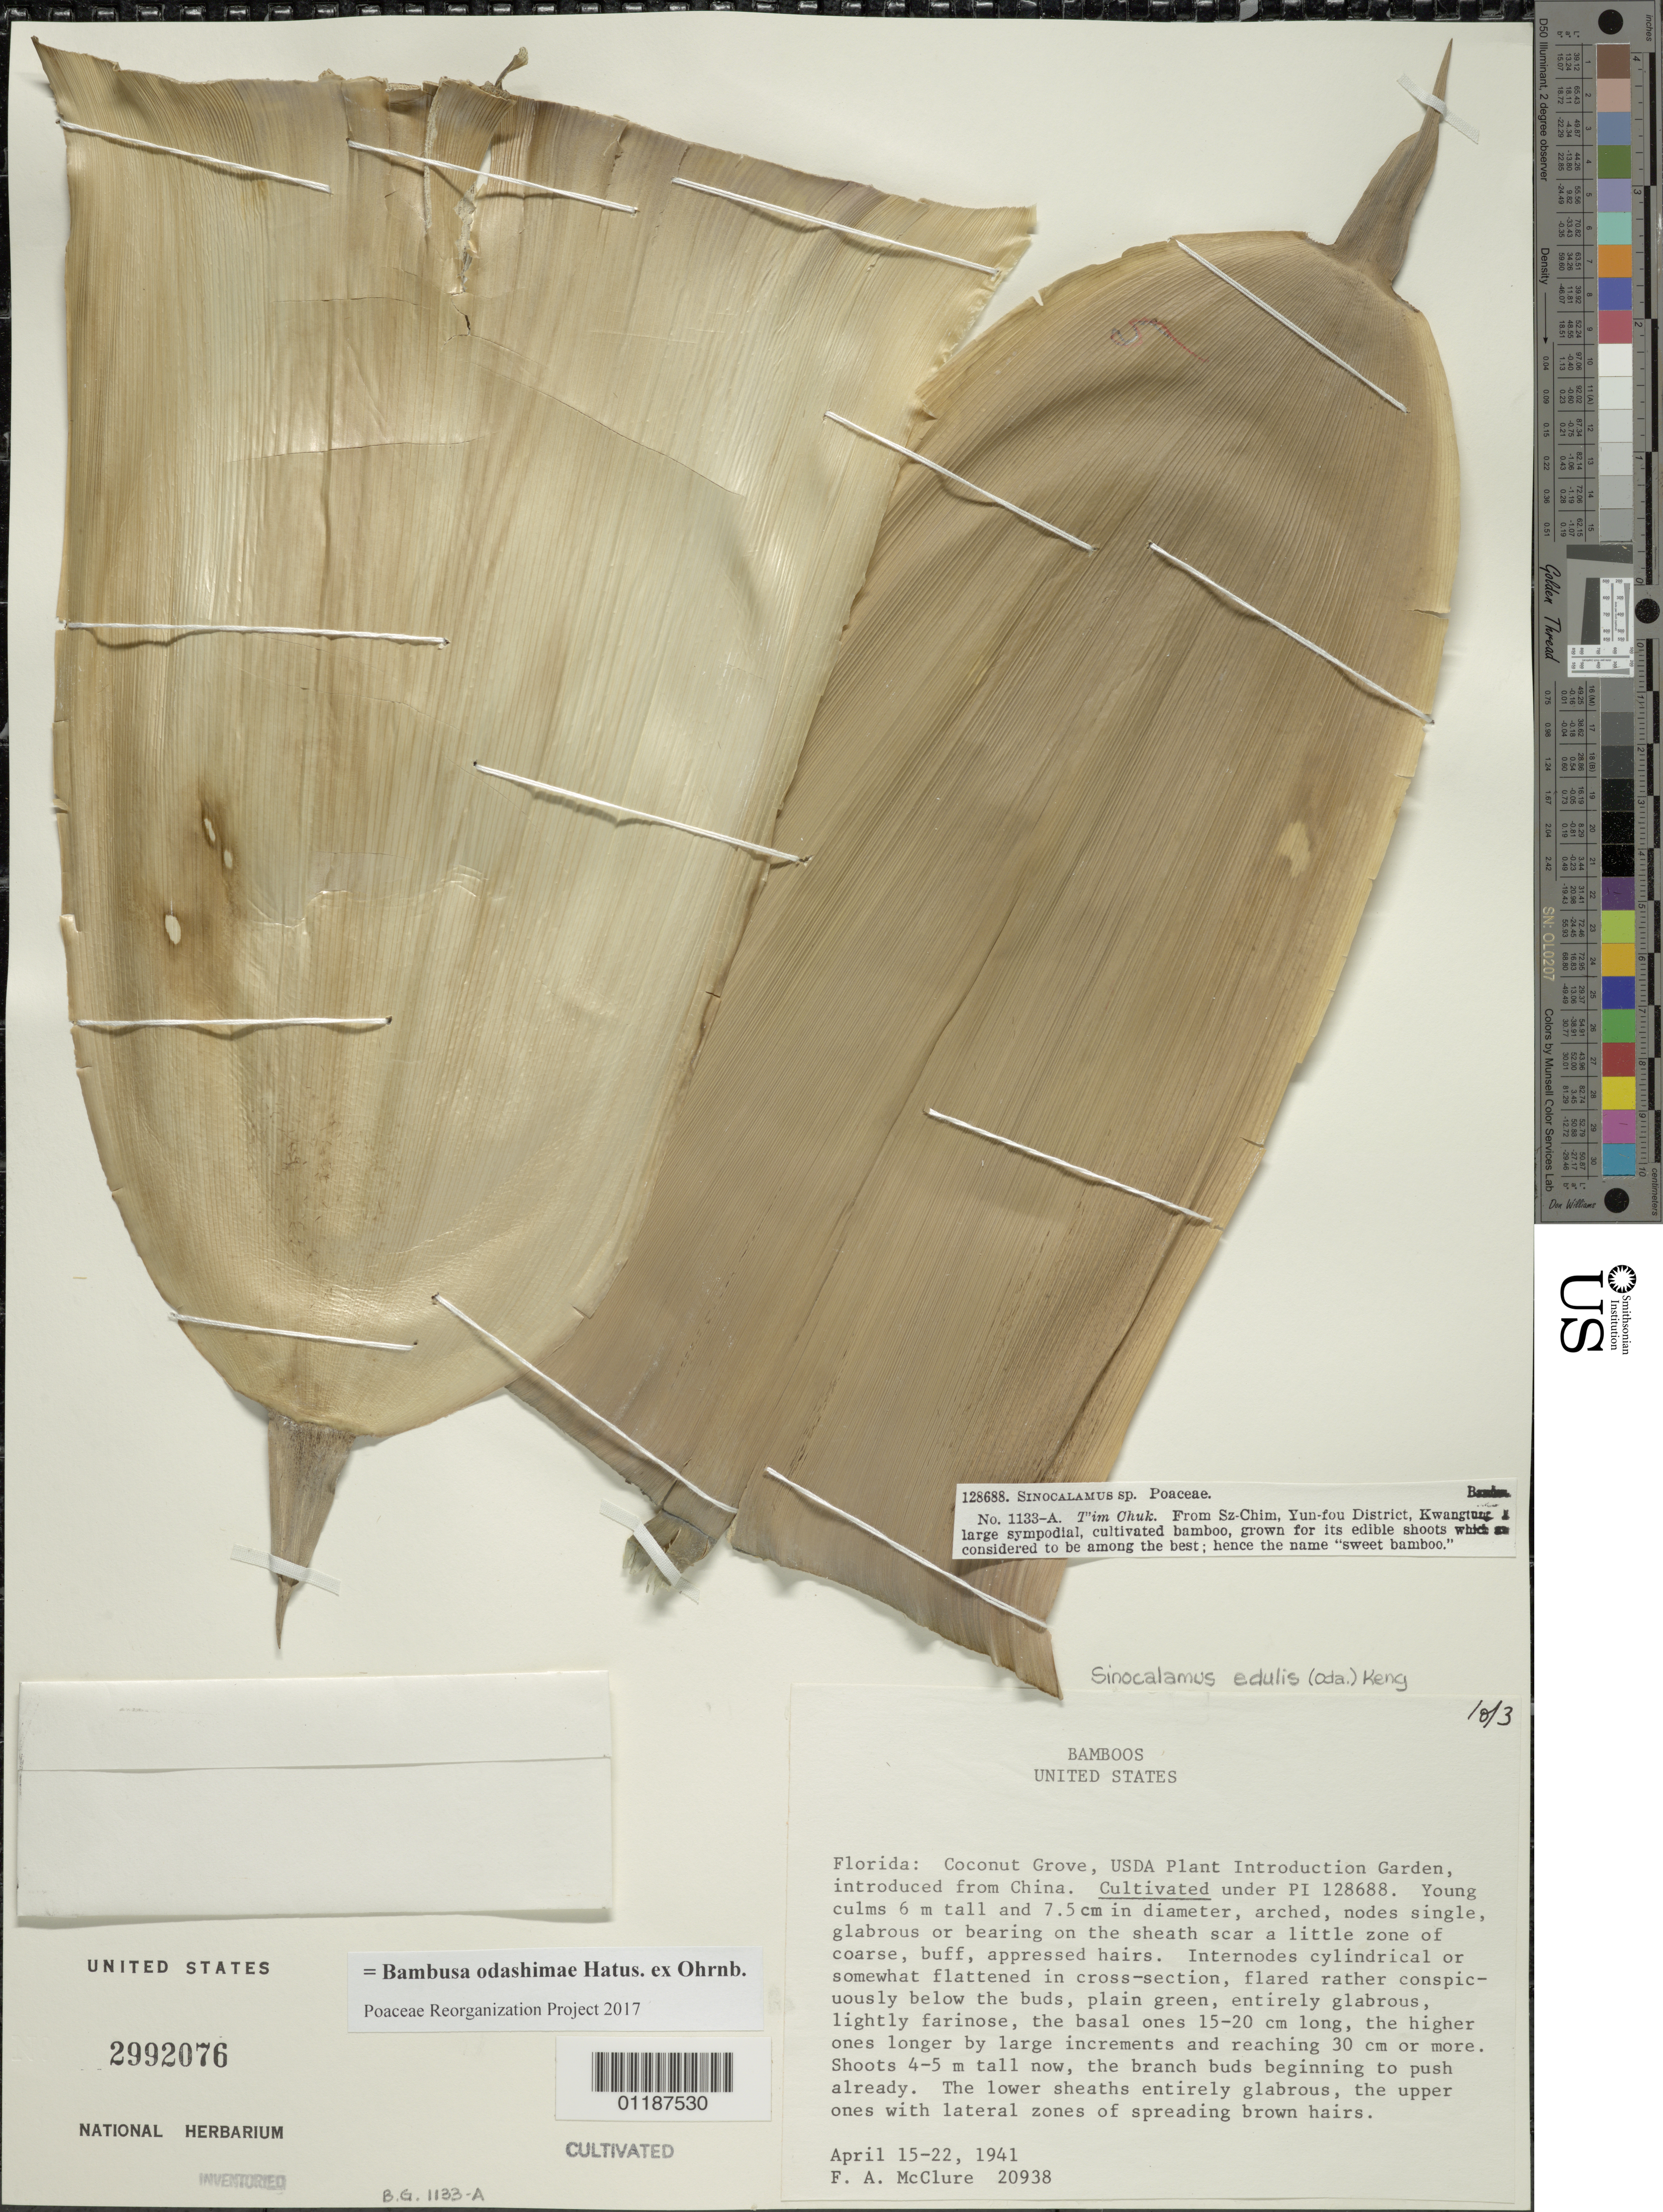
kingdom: Plantae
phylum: Tracheophyta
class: Liliopsida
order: Poales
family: Poaceae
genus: Bambusa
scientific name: Bambusa odashimae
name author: Hatus. ex D.Z. Li & Stapleton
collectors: F. A. McClure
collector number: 20938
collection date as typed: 15 Apr 1941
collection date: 1941-04-15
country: United States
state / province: Florida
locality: Coconut Grove, USDA, Plant Introduction Garden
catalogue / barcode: US 2992076